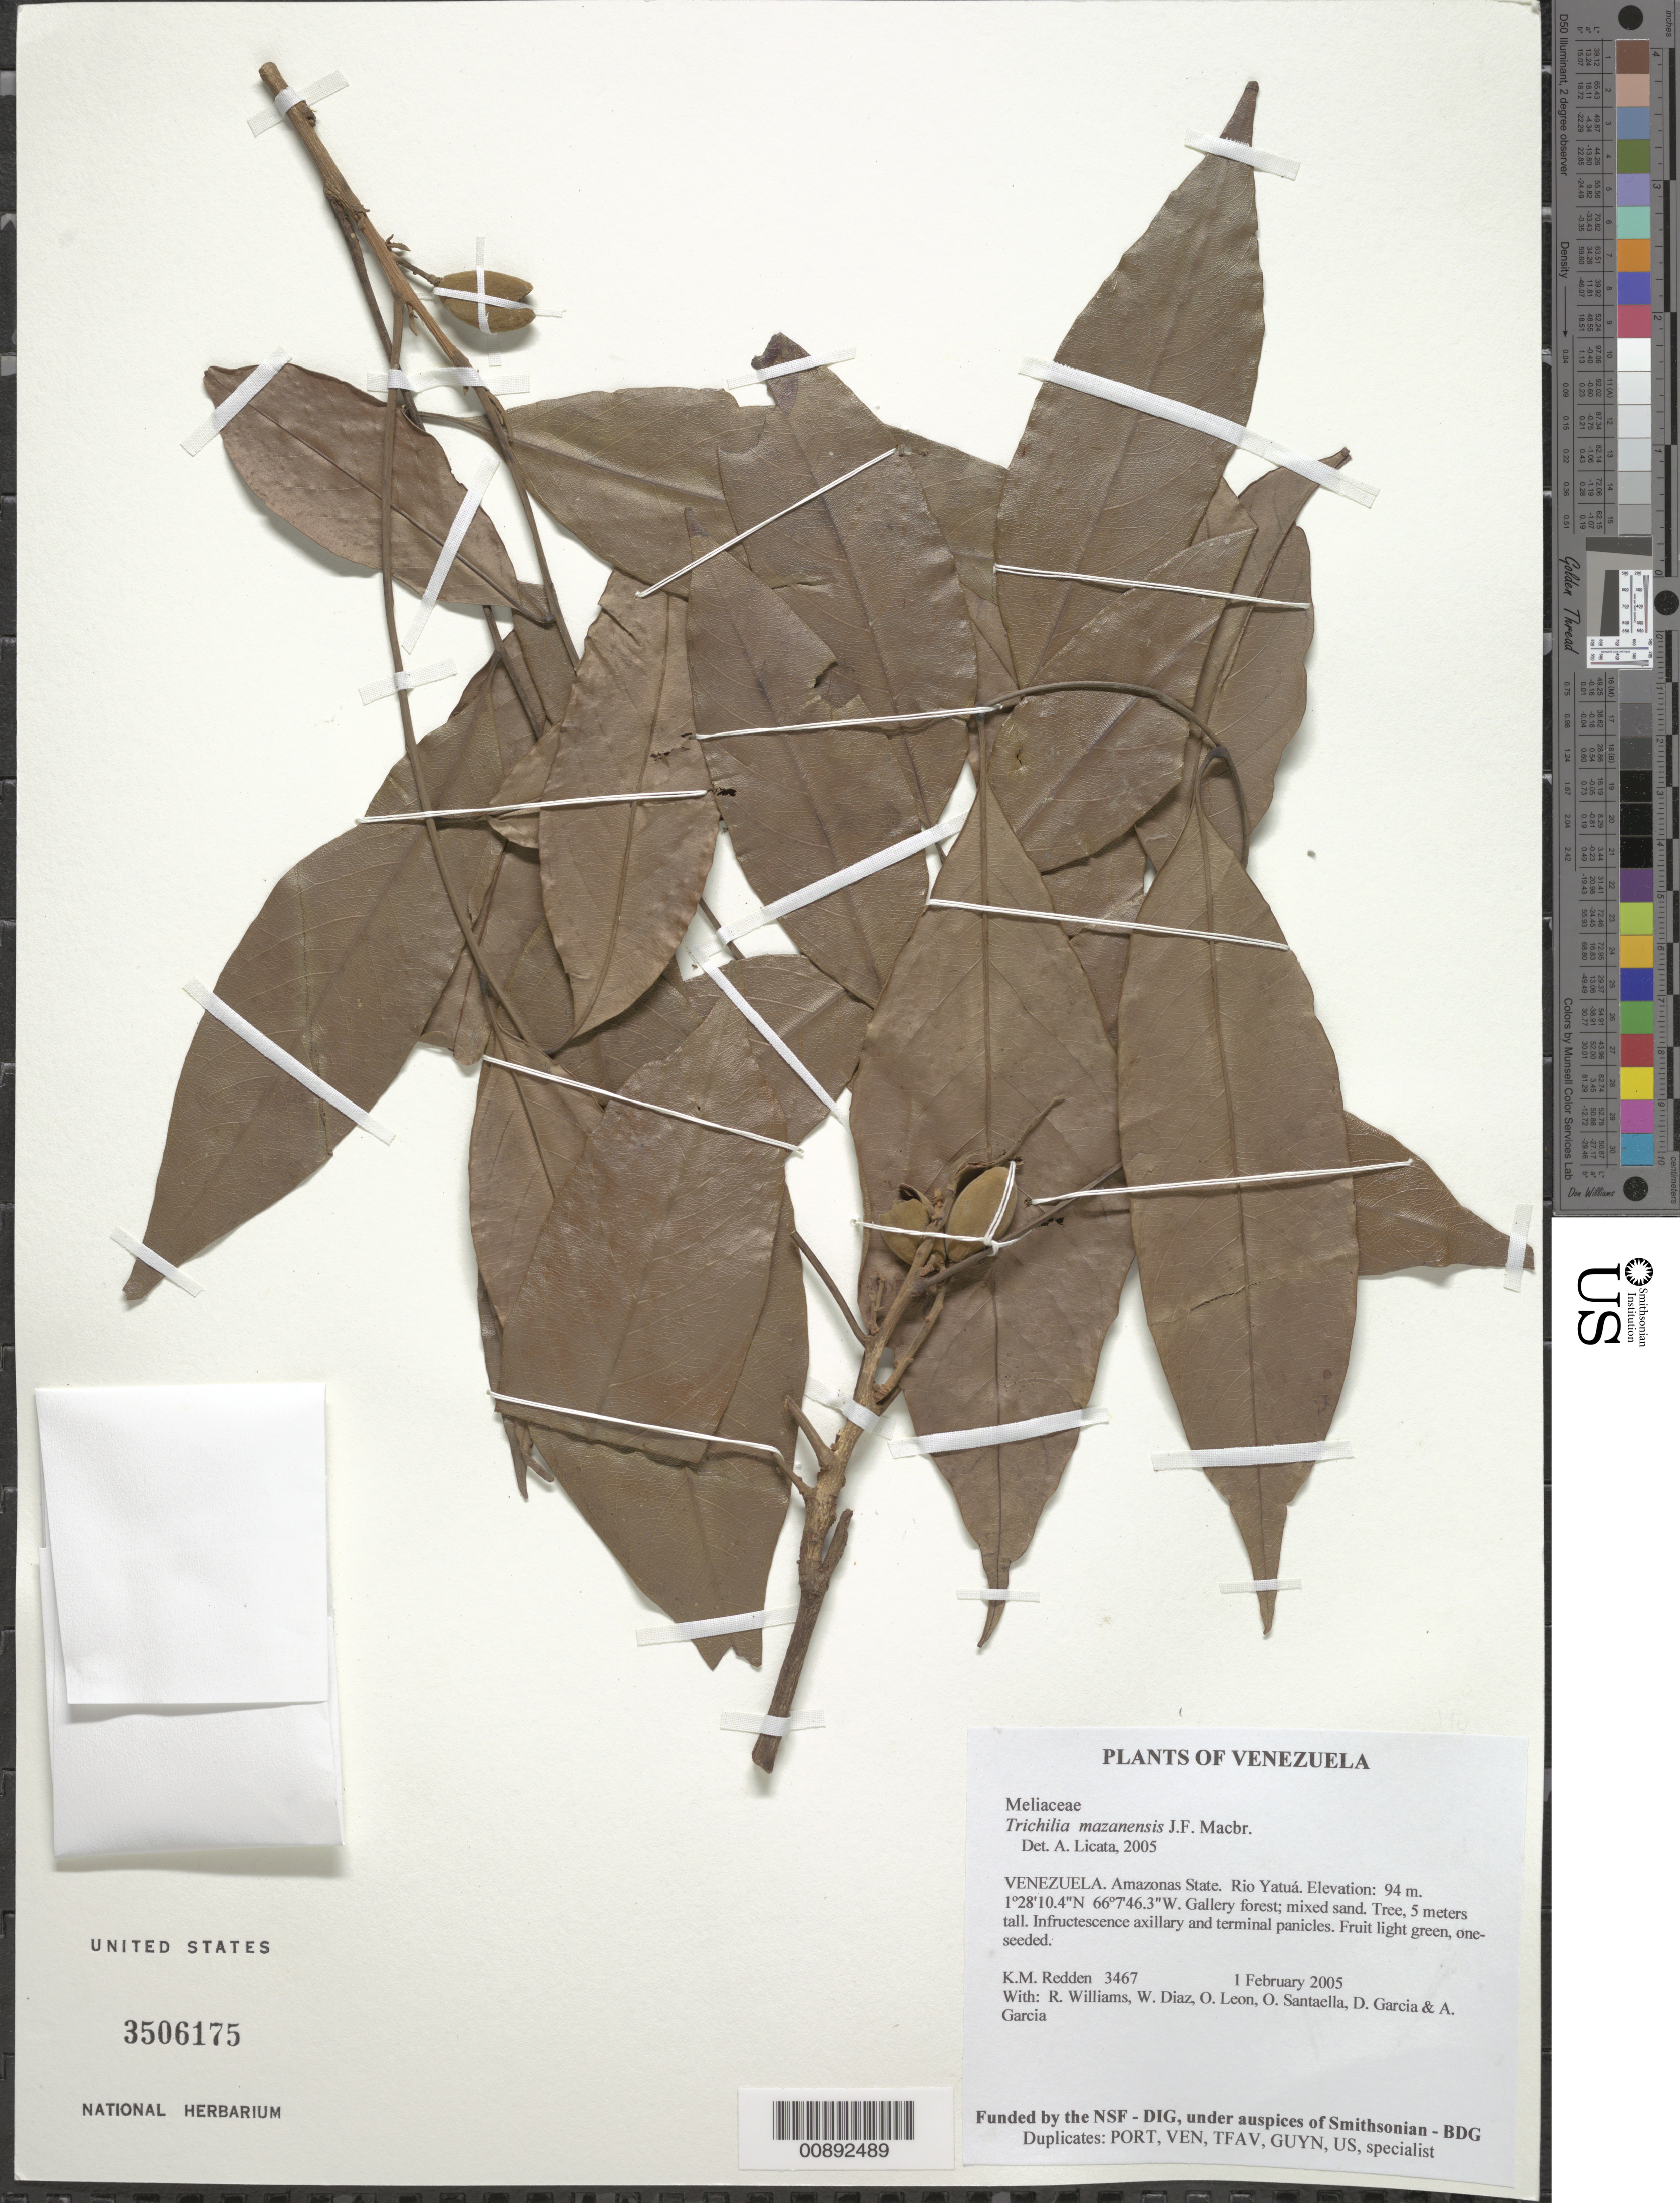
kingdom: Plantae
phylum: Tracheophyta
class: Magnoliopsida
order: Sapindales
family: Meliaceae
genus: Trichilia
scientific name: Trichilia mazanensis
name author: J.F. Macbr.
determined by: Licata, A., (PORT), Univ. Nac. Exp. de los Llanos Ezequiel Zamora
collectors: K. M. Redden, R. Williams, W. Díaz P., O. León, O. Santaella, D. Garcia & A. Garcia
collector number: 3467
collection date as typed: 1 February 2005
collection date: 2005-02-01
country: Venezuela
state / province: Amazonas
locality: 13 - Rio Yatuá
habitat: Gallery forest; mixed sand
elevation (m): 94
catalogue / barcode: US 3506175